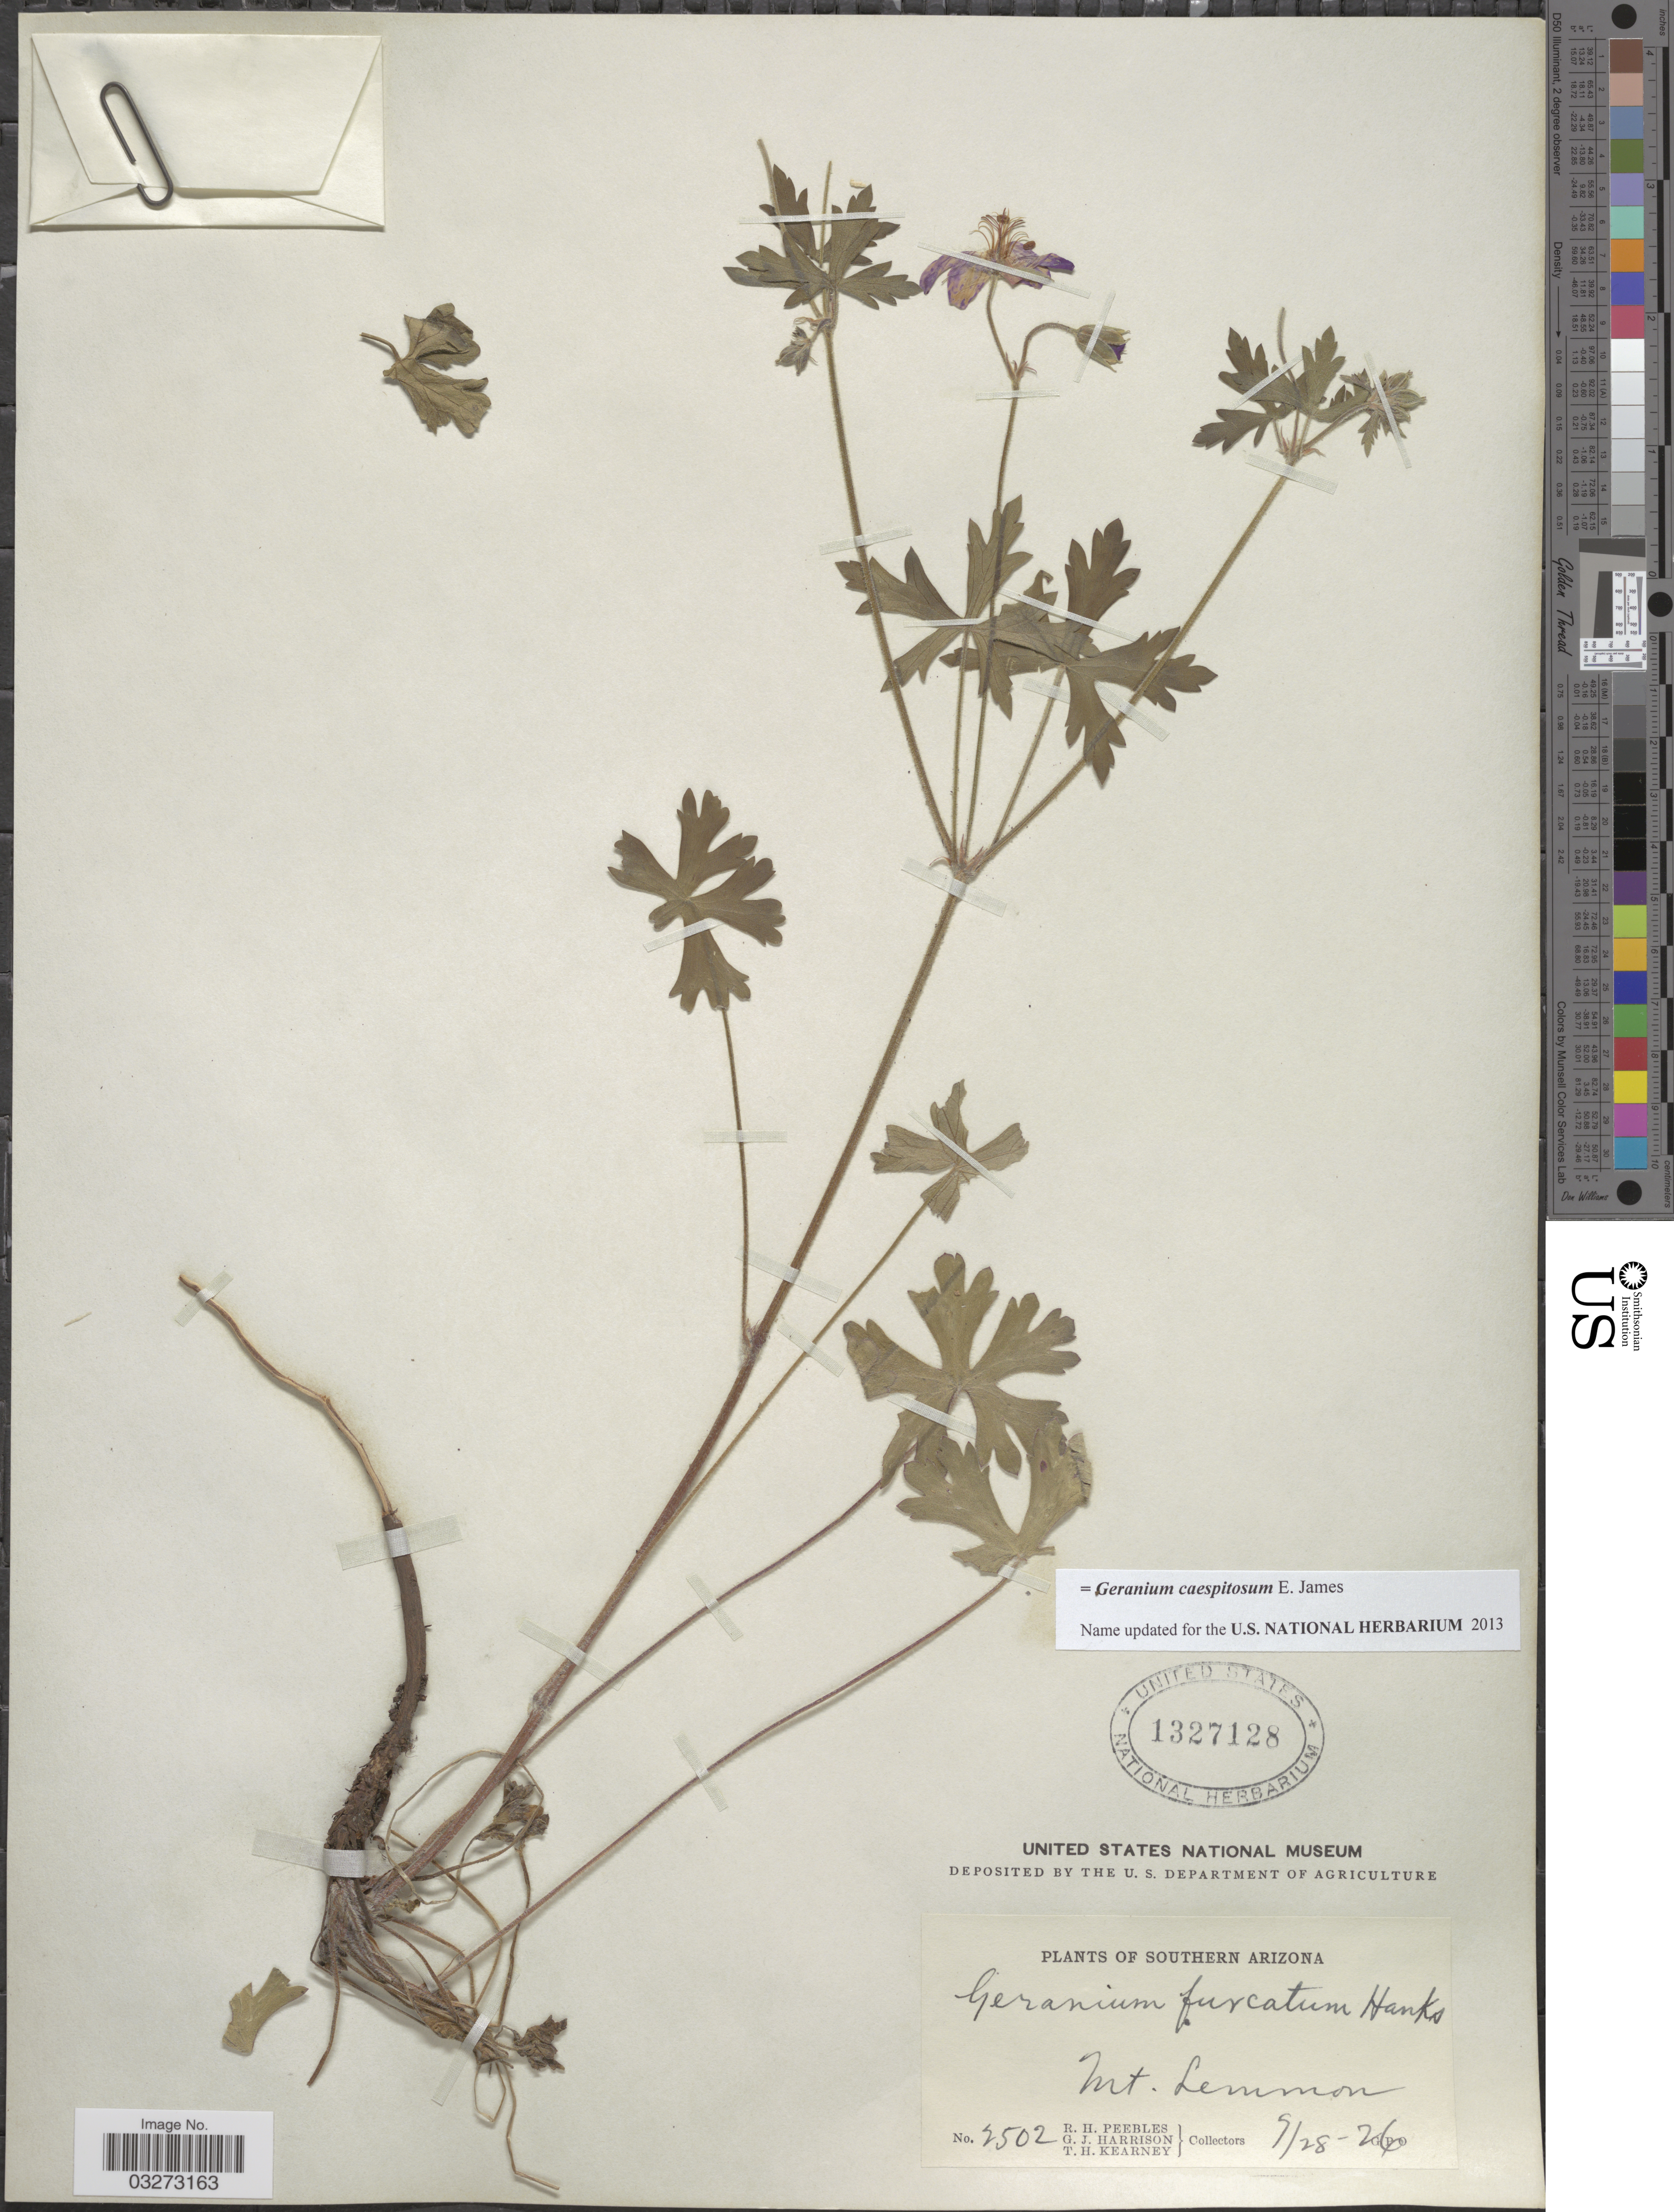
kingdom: Plantae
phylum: Tracheophyta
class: Magnoliopsida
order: Geraniales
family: Geraniaceae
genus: Geranium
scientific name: Geranium caespitosum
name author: E. James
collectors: R. H. Peebles, G. J. Harrison & T. H. Kearney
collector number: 2502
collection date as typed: Transcribed d/m/y: 28/9/26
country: United States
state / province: Arizona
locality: Southern Arizona, Mt. Lemmon.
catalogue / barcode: US 1327128